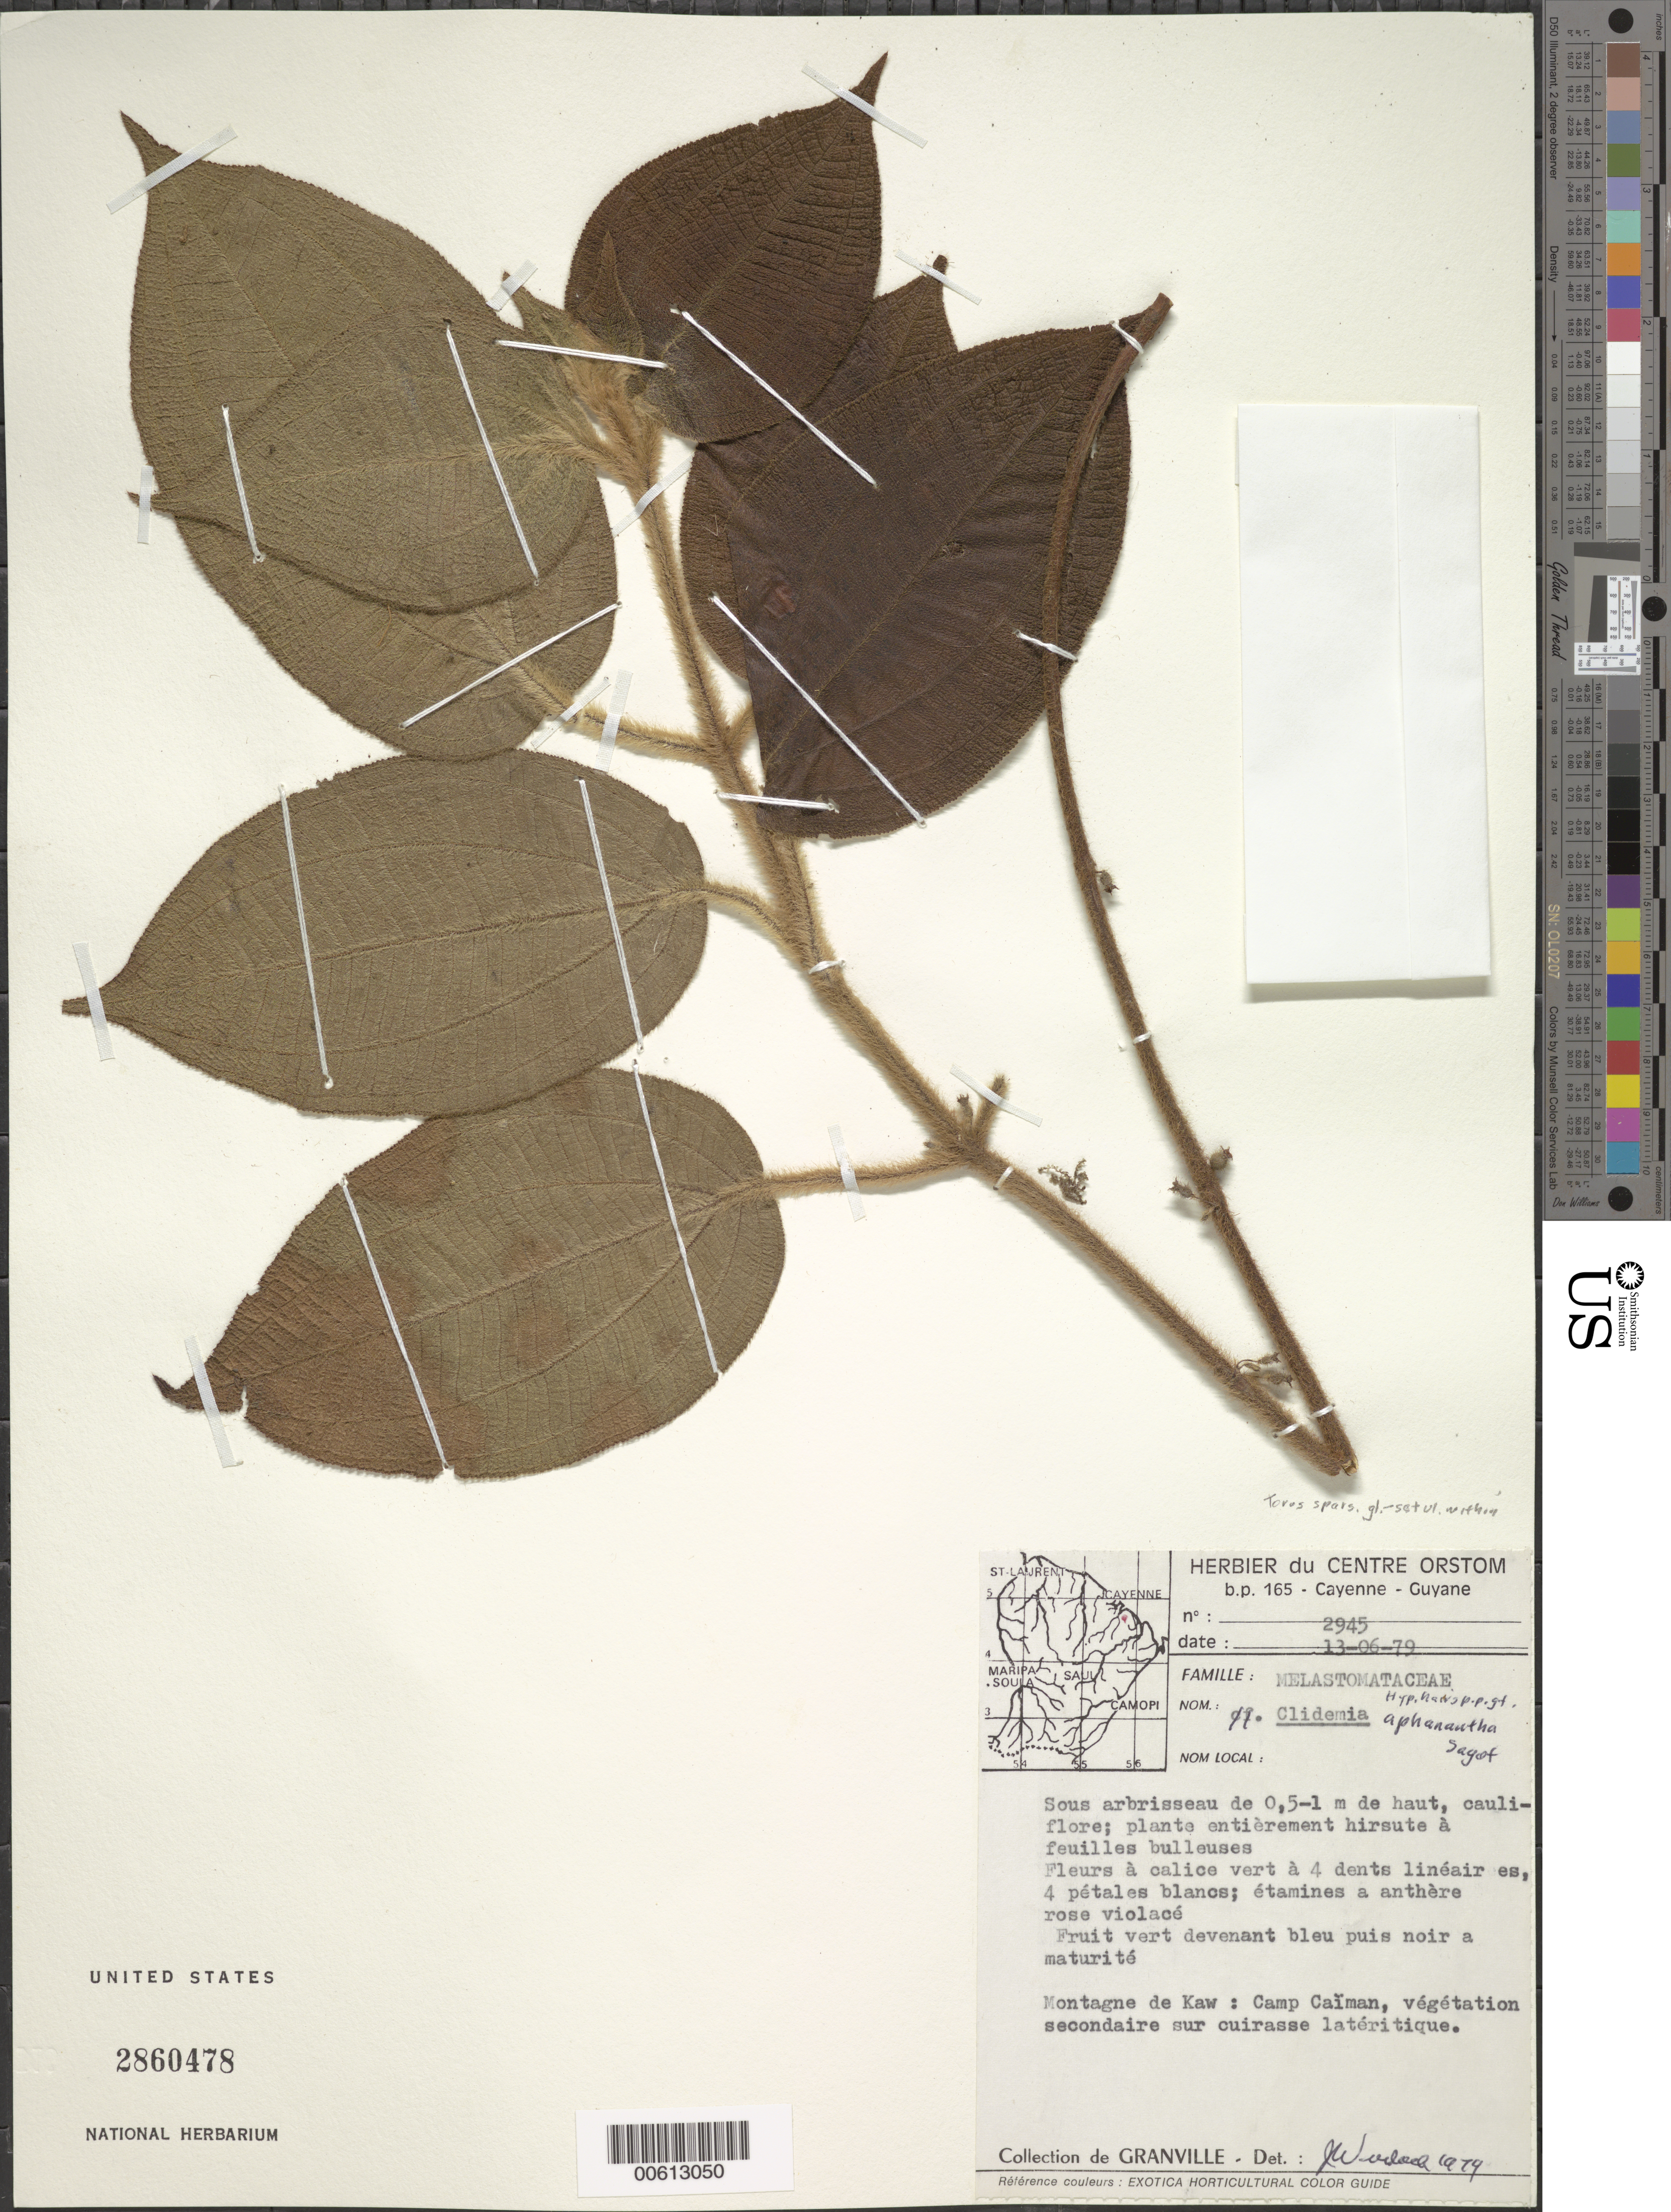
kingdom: Plantae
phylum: Tracheophyta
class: Magnoliopsida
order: Myrtales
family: Melastomataceae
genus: Clidemia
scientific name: Clidemia aphanantha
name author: (Naudin) Sagot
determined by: Wurdack, John J., (US), US (UNITED STATES)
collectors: J.-J. de Granville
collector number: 2945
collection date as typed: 13-Jun-79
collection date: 1979-06-13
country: French Guiana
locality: Montagne de Kaw, Camp Caïman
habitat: Vegtation secondaire sur cuirasse lateritique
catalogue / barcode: US 2860478